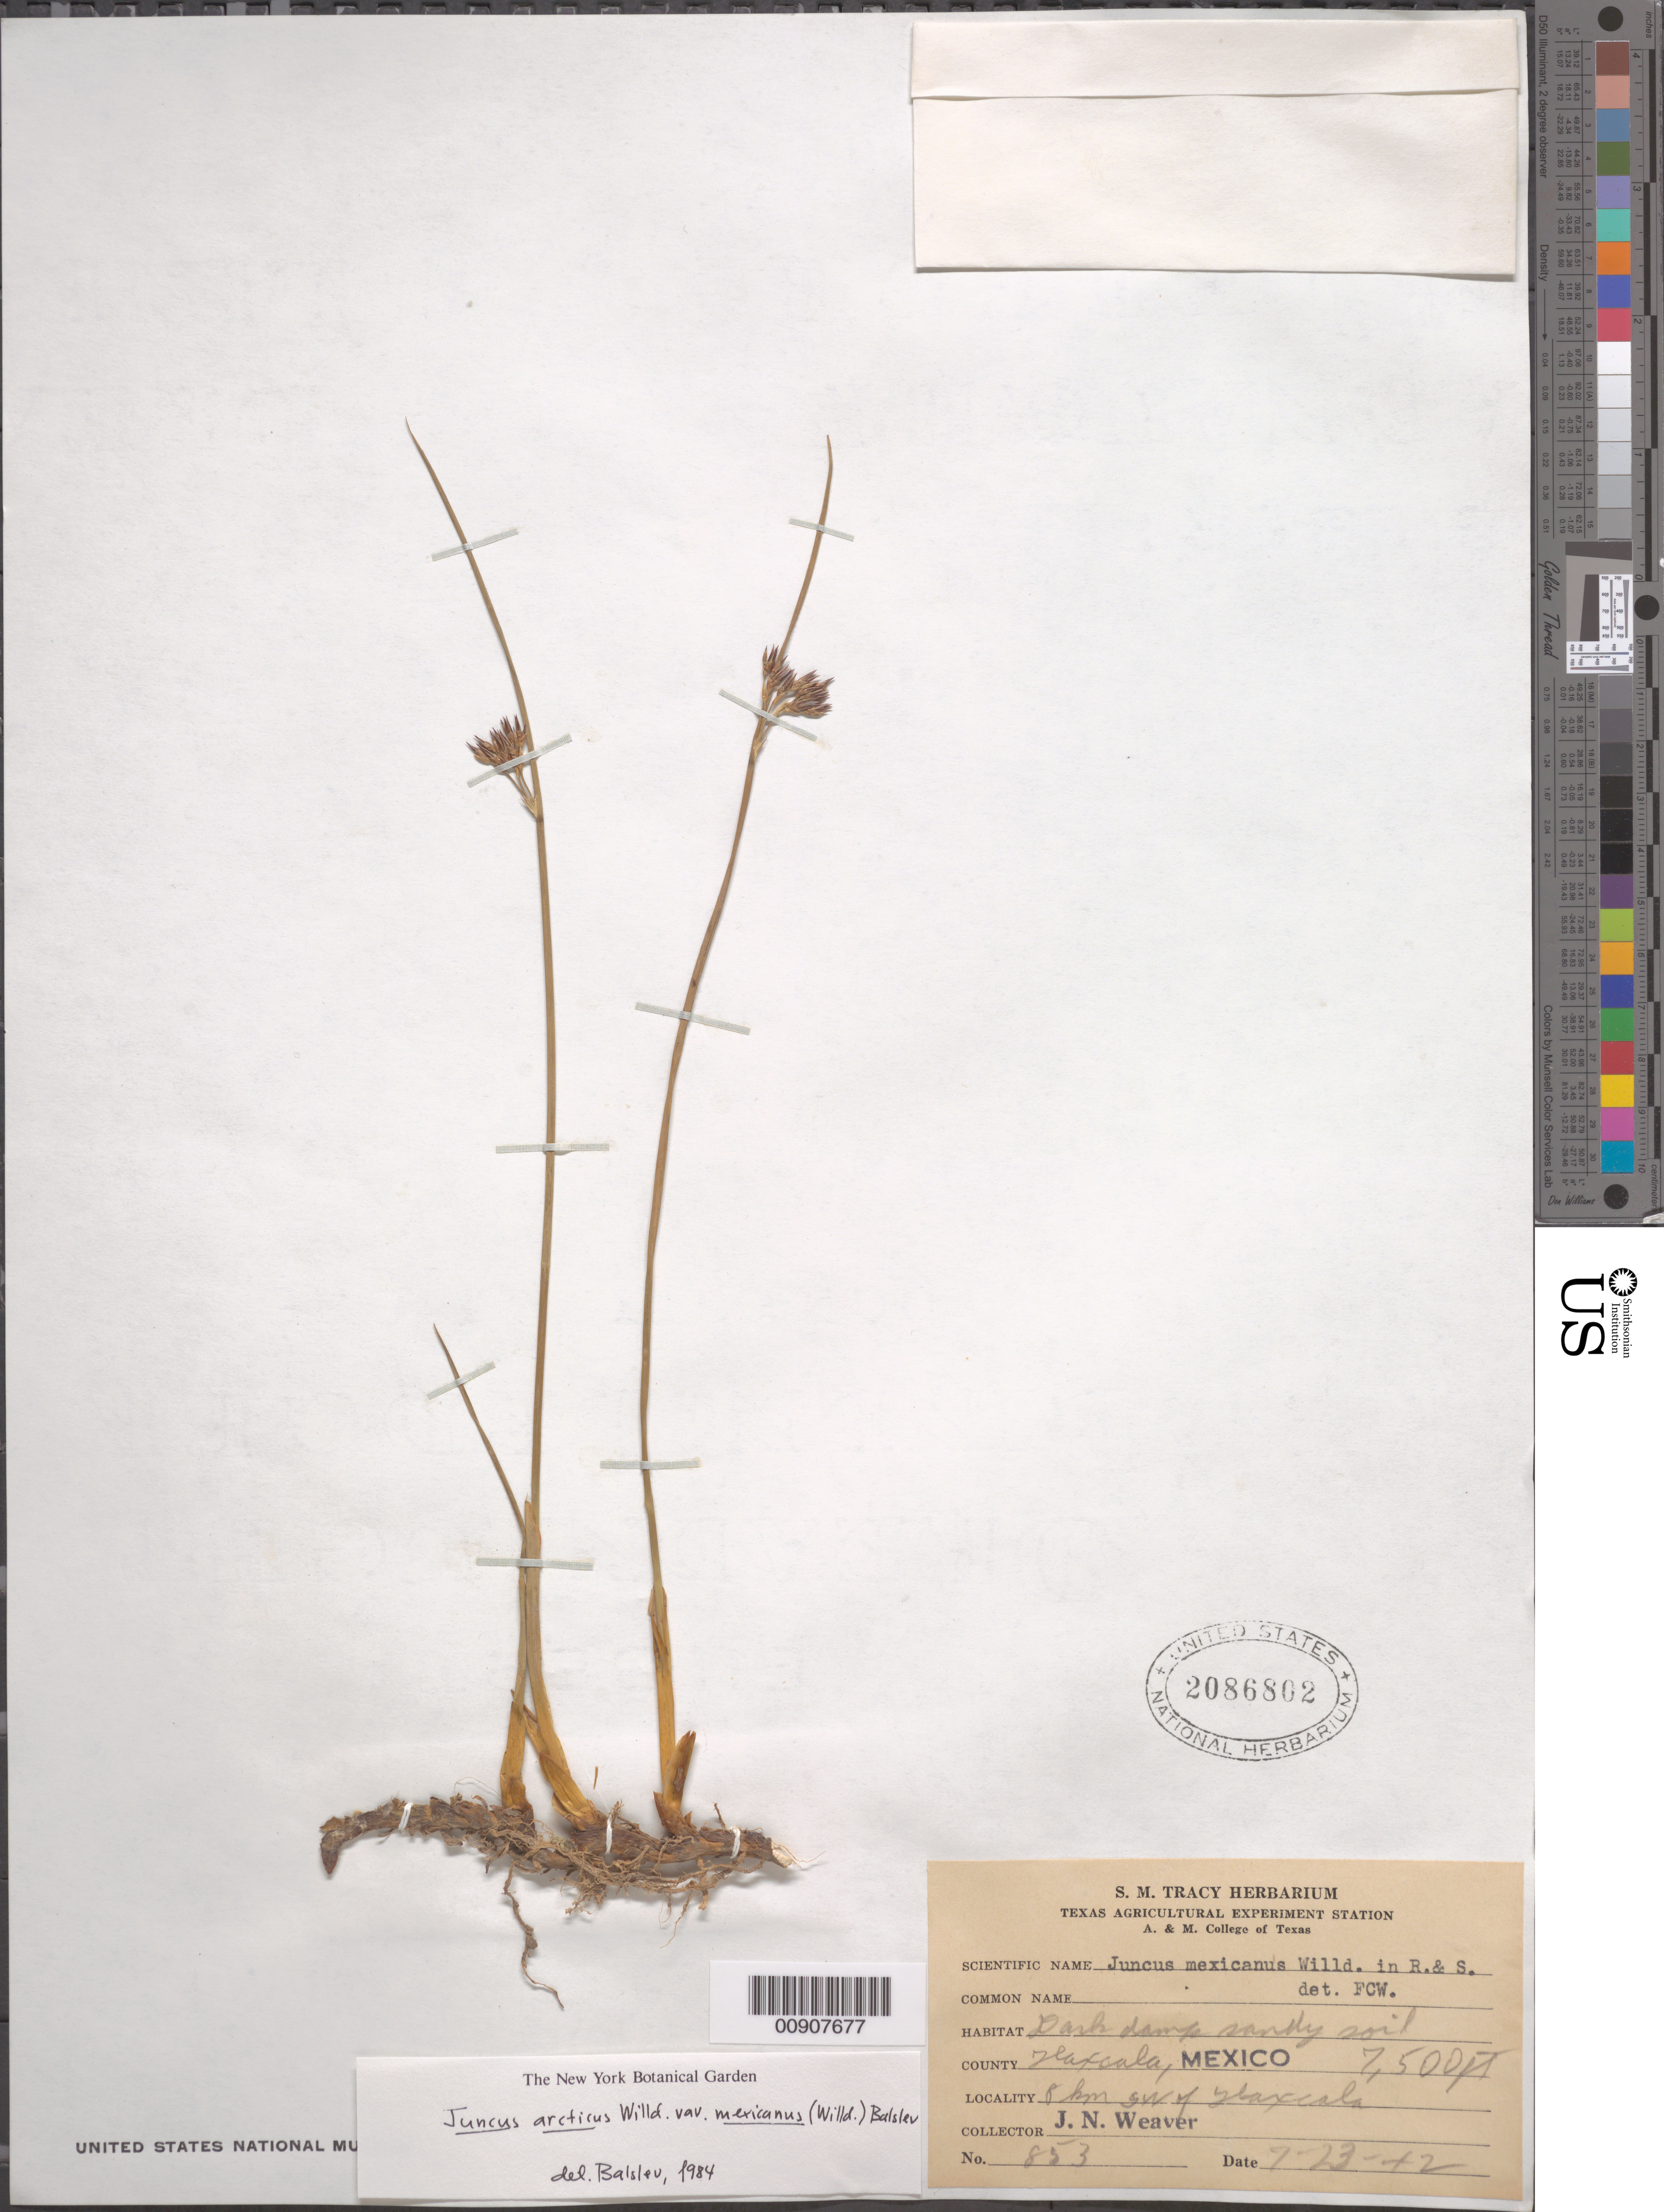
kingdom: Plantae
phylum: Tracheophyta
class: Liliopsida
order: Poales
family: Juncaceae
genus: Juncus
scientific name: Juncus arcticus var. mexicanus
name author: Willd.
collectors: J. N. Weaver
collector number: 853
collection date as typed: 23 Jul 1942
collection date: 1942-07-23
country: Mexico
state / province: Tlaxcala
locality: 8 km SW of Tlaxcala.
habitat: Dark damp sandy soil.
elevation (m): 2286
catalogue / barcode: US 2086802